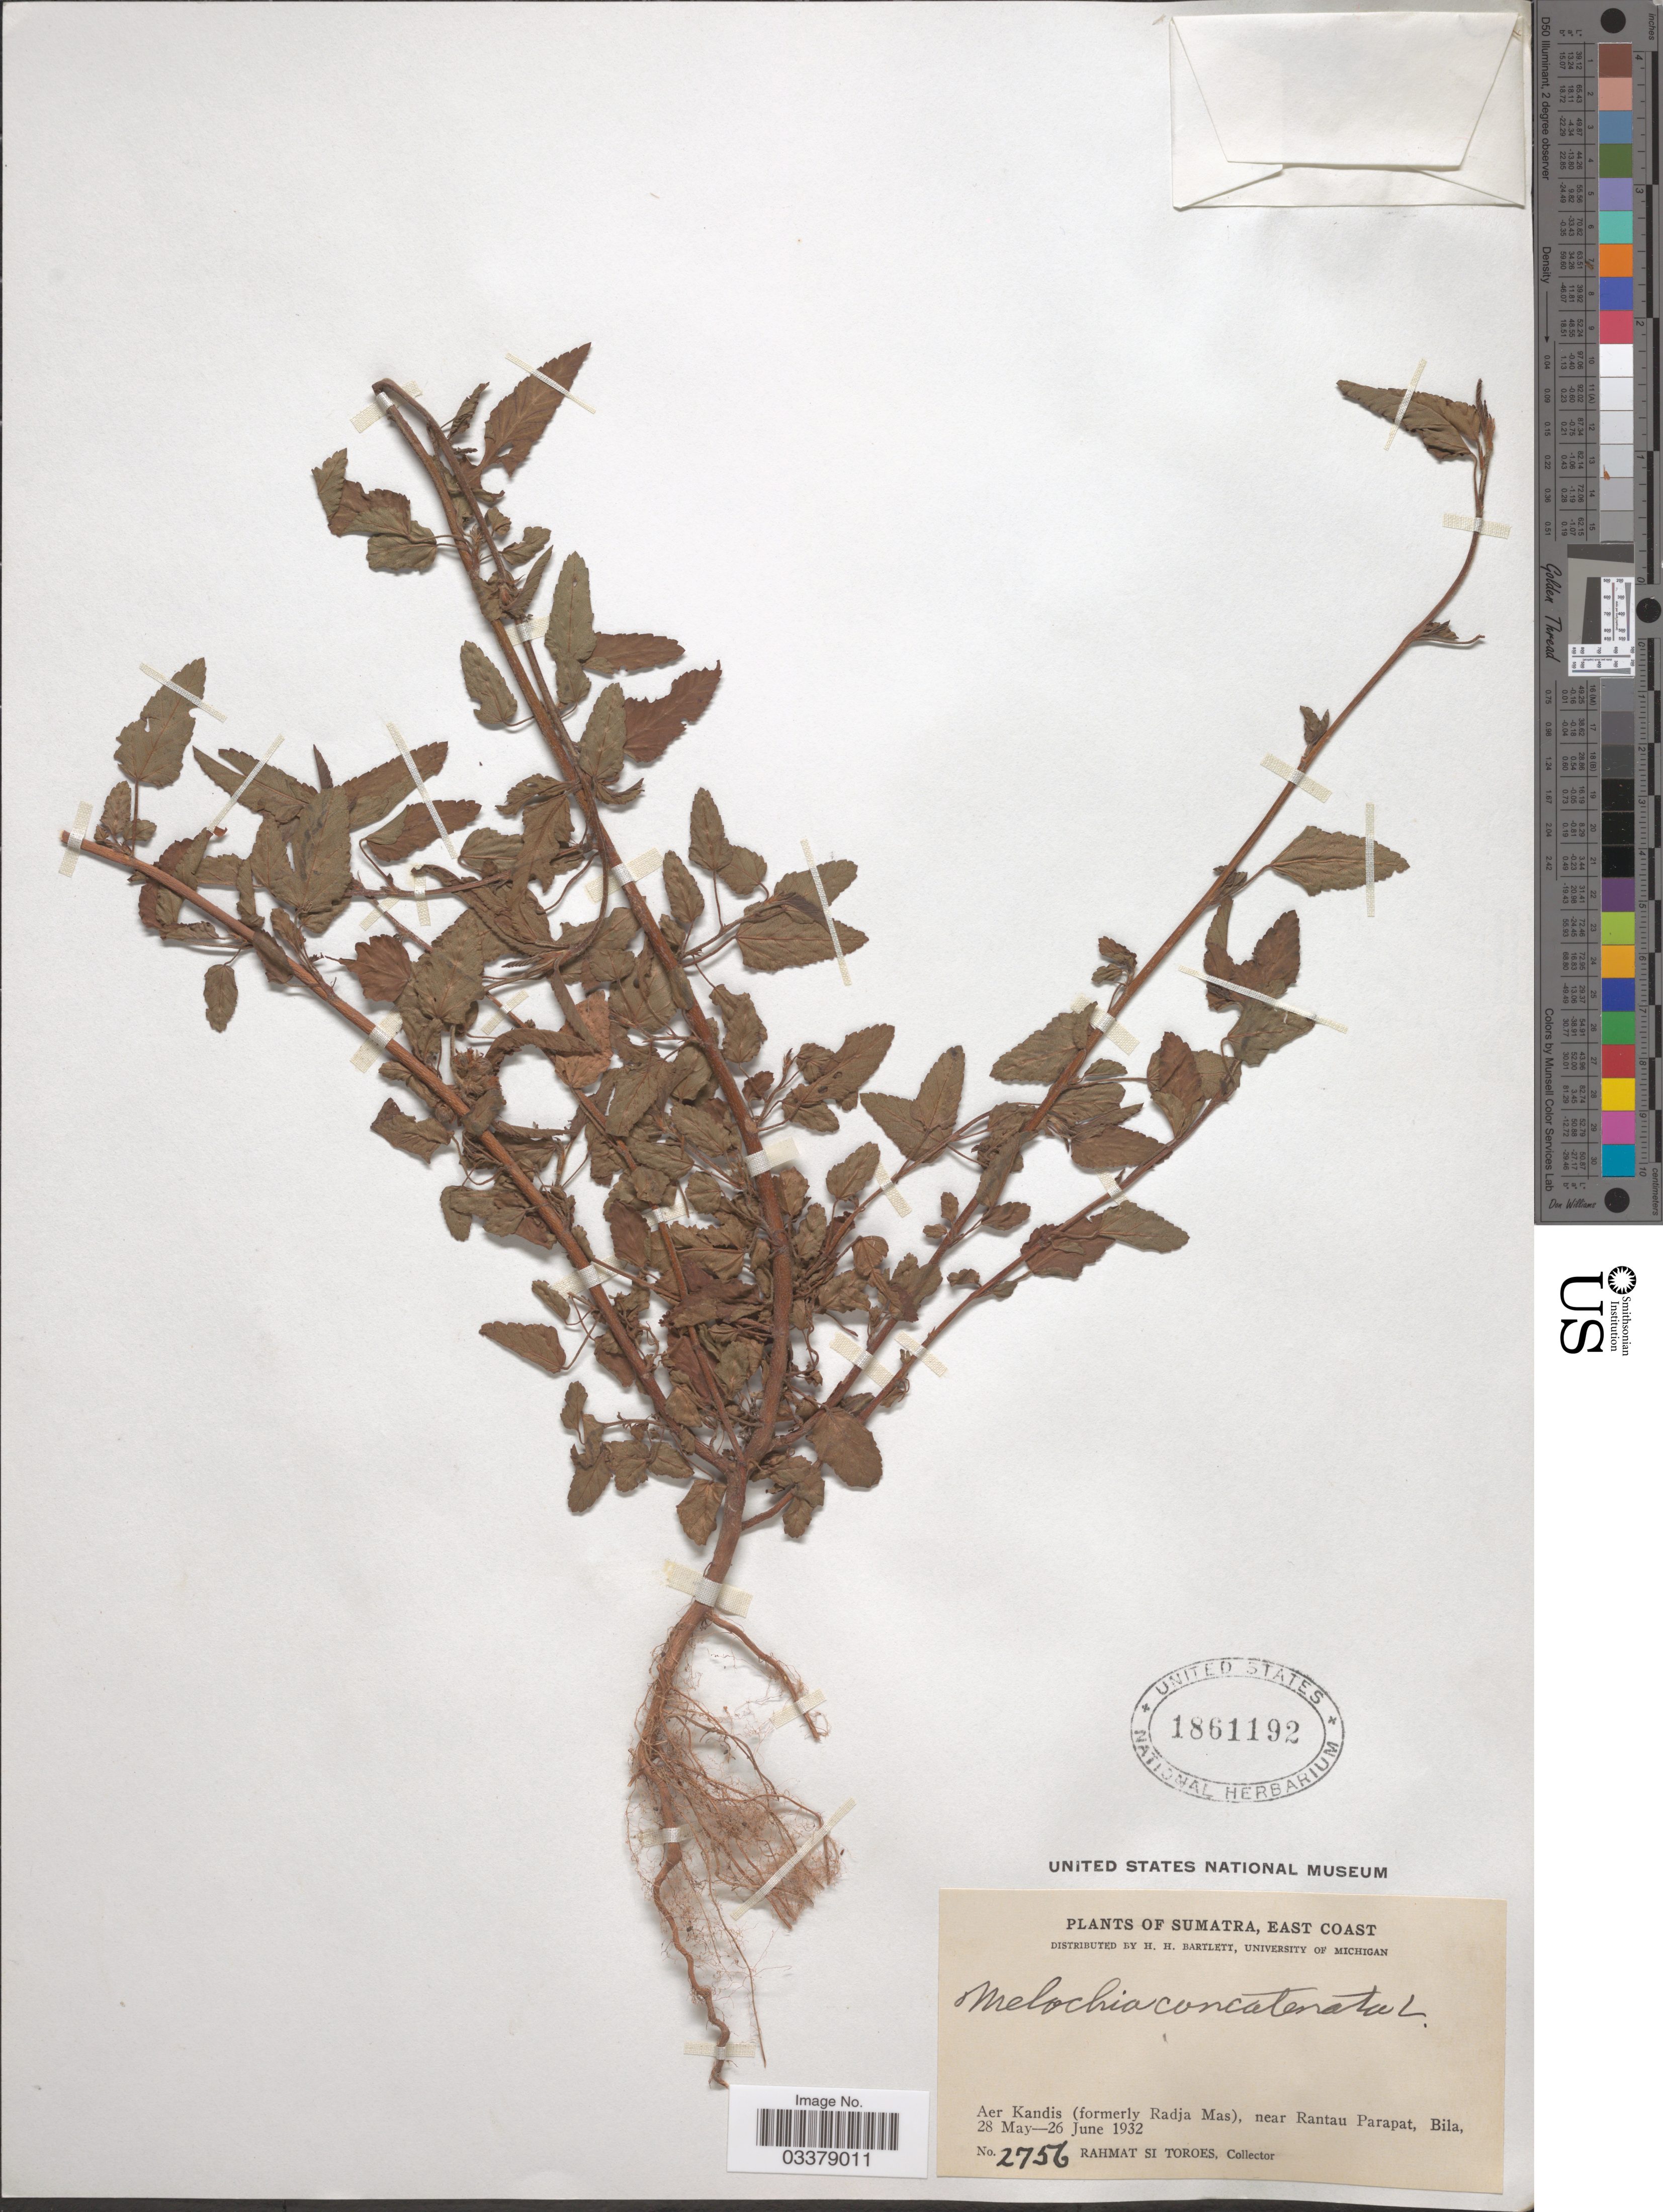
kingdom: Plantae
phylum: Tracheophyta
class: Magnoliopsida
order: Malvales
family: Malvaceae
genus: Melochia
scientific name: Melochia corchorifolia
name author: L.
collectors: Rahmat Si Boeea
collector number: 2756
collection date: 1932-05-28/1932-06-26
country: Indonesia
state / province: Sumatra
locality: East Coast, Aer Kandis (formerly Radja Mas), near Rantau Parapat, Bila.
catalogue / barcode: US 1861192